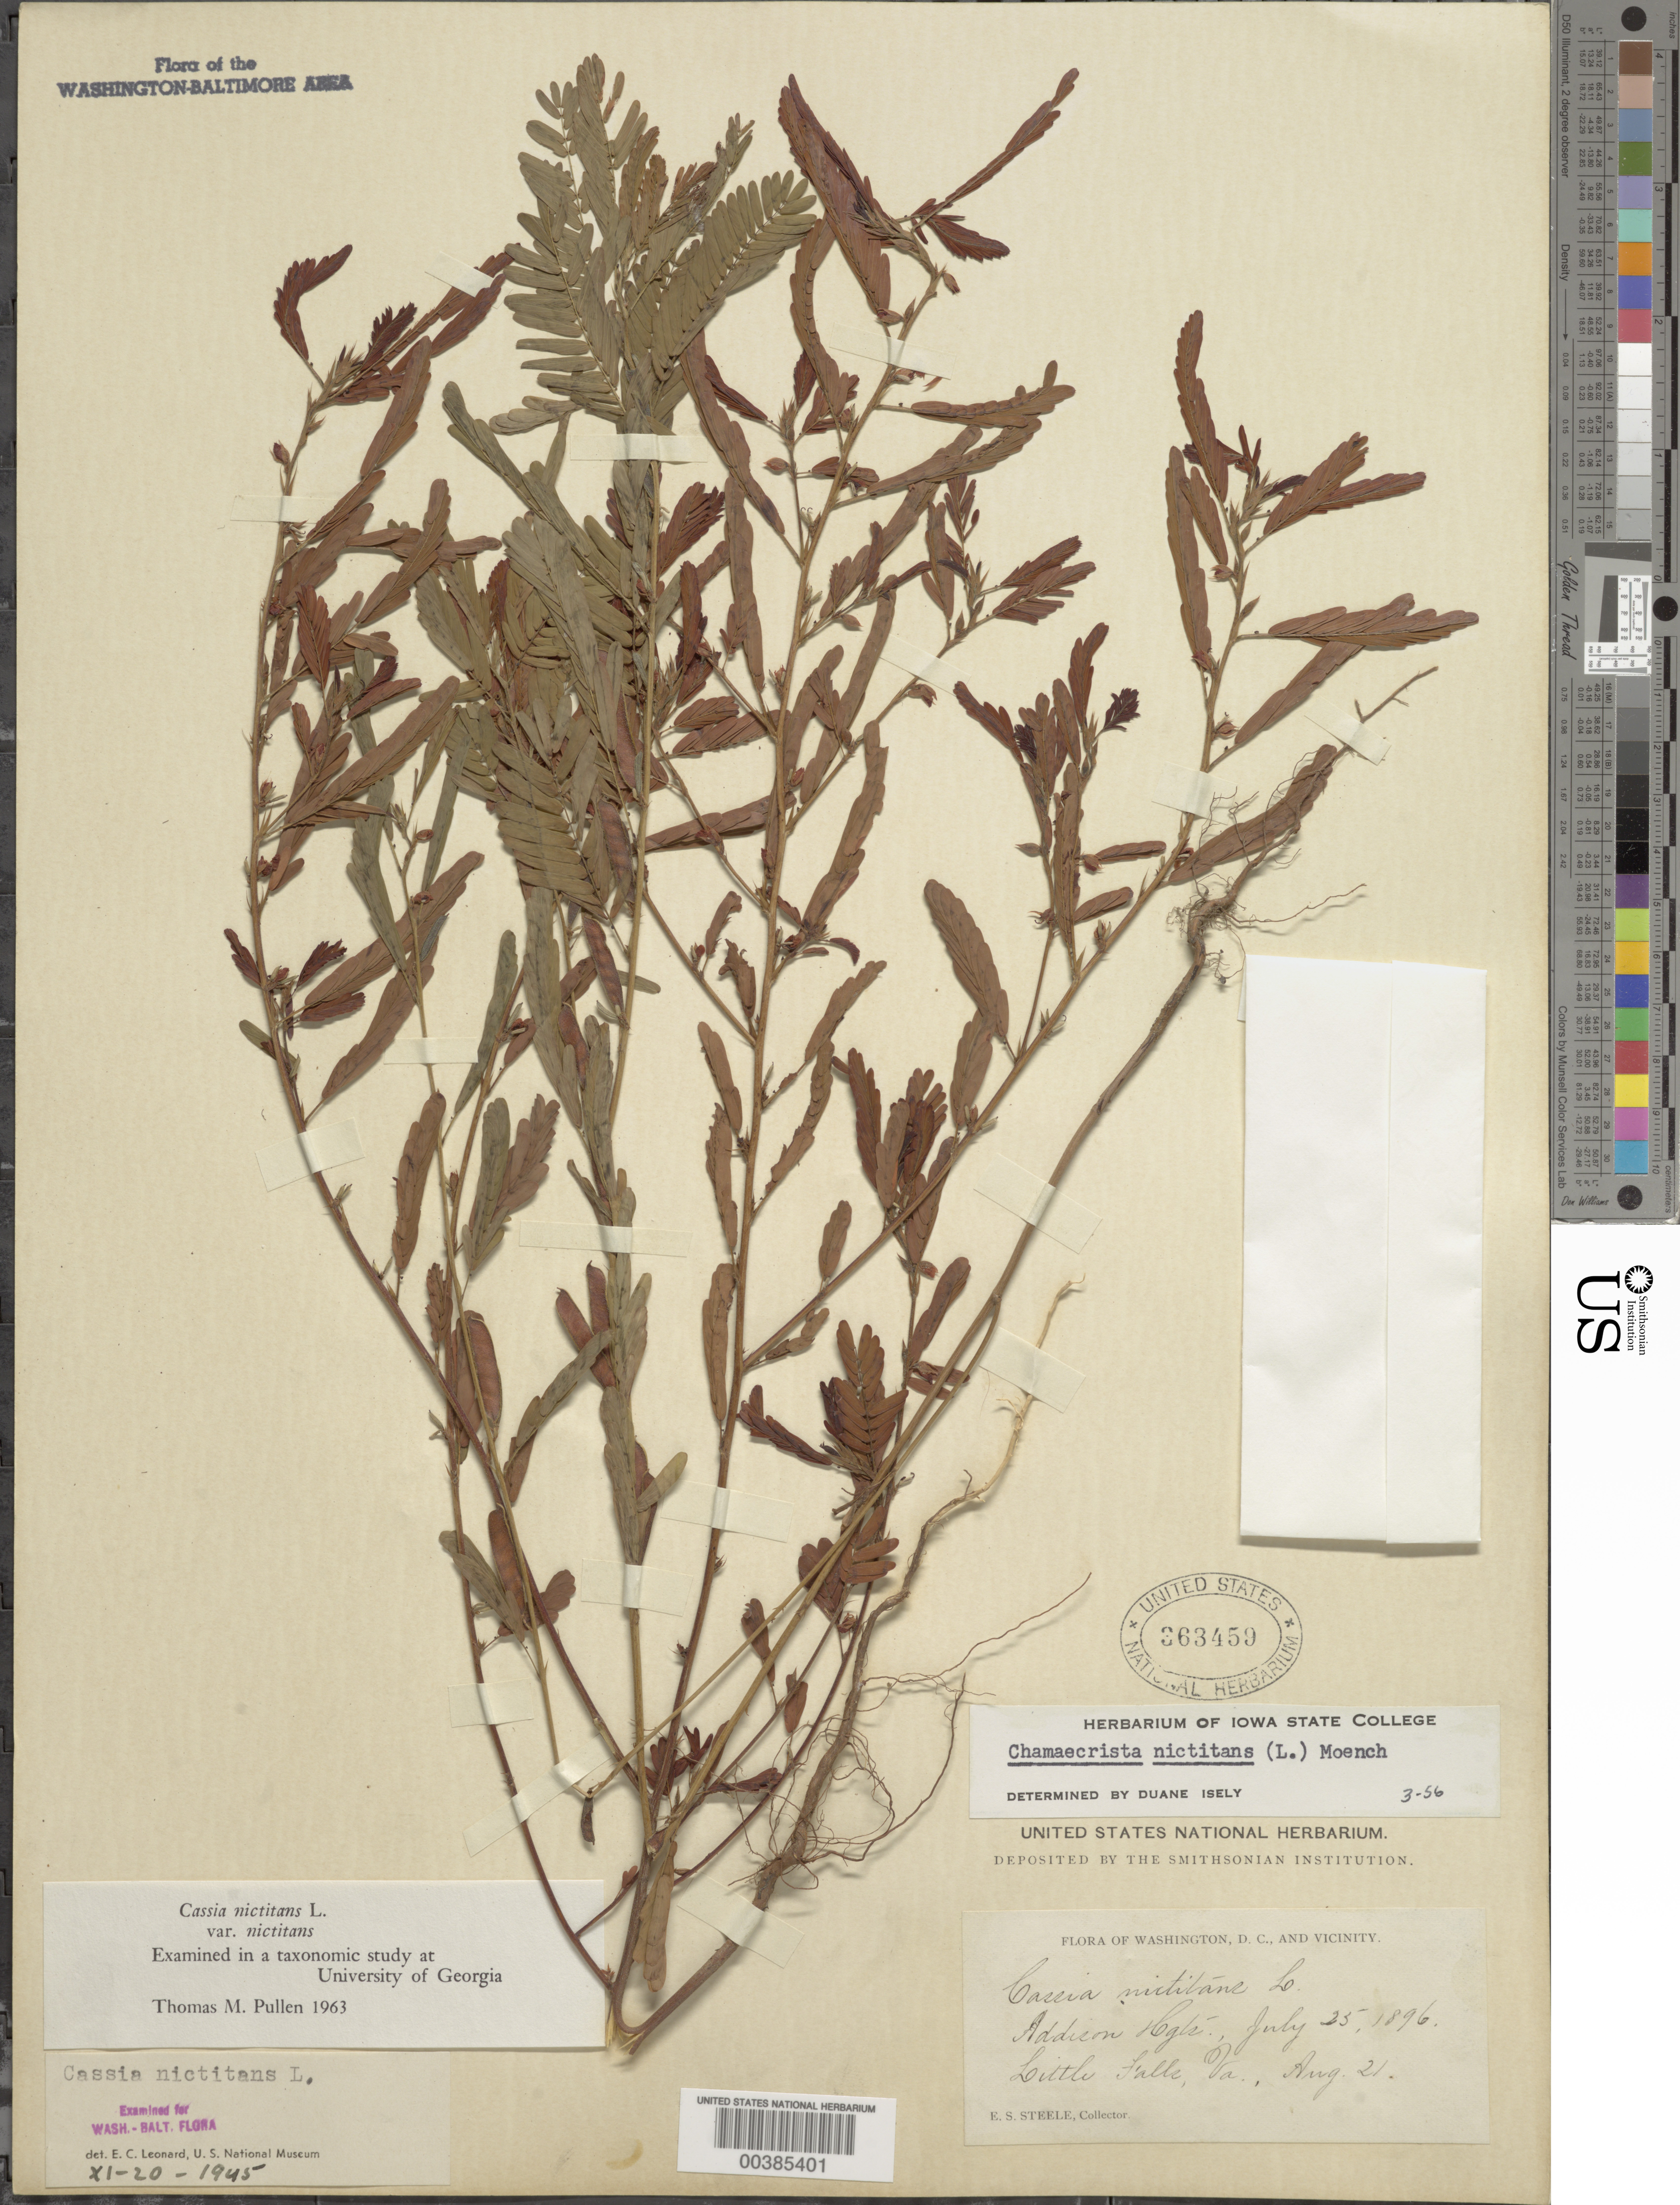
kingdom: Plantae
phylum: Tracheophyta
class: Magnoliopsida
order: Fabales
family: Fabaceae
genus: Chamaecrista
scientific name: Chamaecrista nictitans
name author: (L.) Moench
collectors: E. Steele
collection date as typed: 25 Jul 1896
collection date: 1896-07-25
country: United States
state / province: Virginia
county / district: Arlington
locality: Addison Heights, Little Falls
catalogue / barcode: US 363459